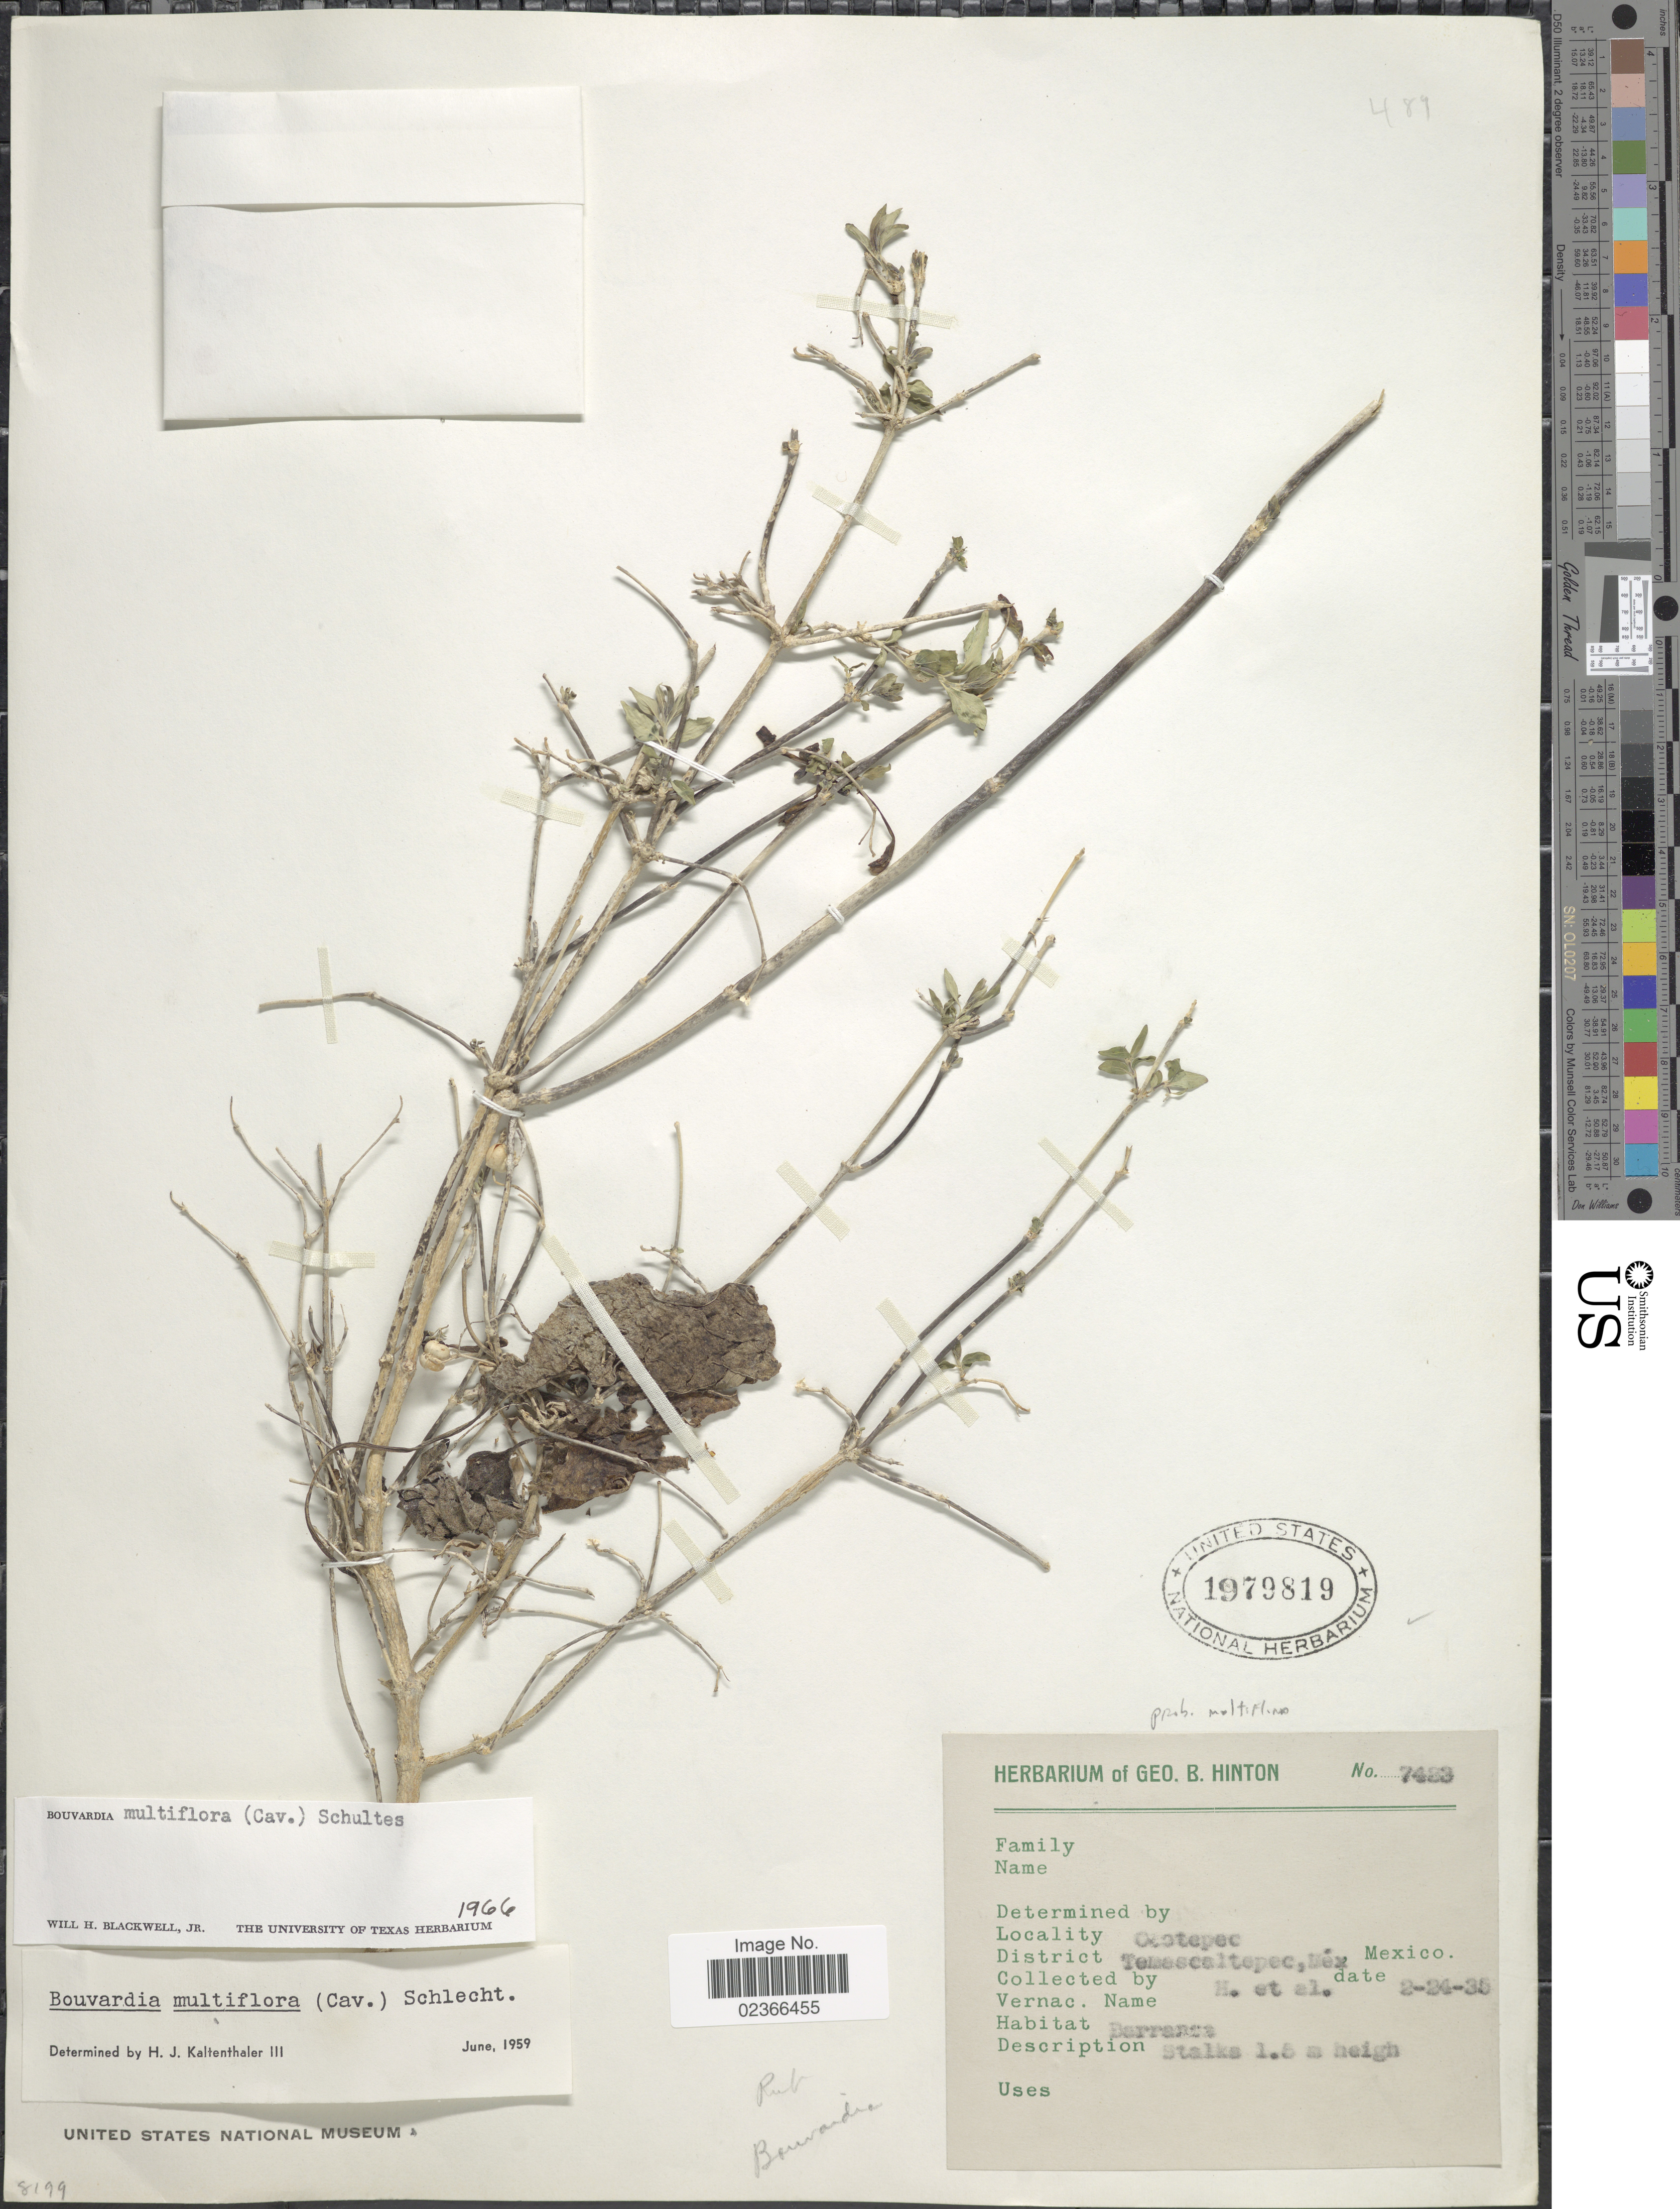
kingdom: Plantae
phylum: Tracheophyta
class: Magnoliopsida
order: Gentianales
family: Rubiaceae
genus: Bouvardia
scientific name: Bouvardia multiflora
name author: (Cav.) Schult.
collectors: G. B. Hinton & et al.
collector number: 7423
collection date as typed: Transcribed d/m/y: 24/2/35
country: Mexico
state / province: México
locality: Ocotepec, District Temascaltepec, Mex.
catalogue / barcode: US 1979819